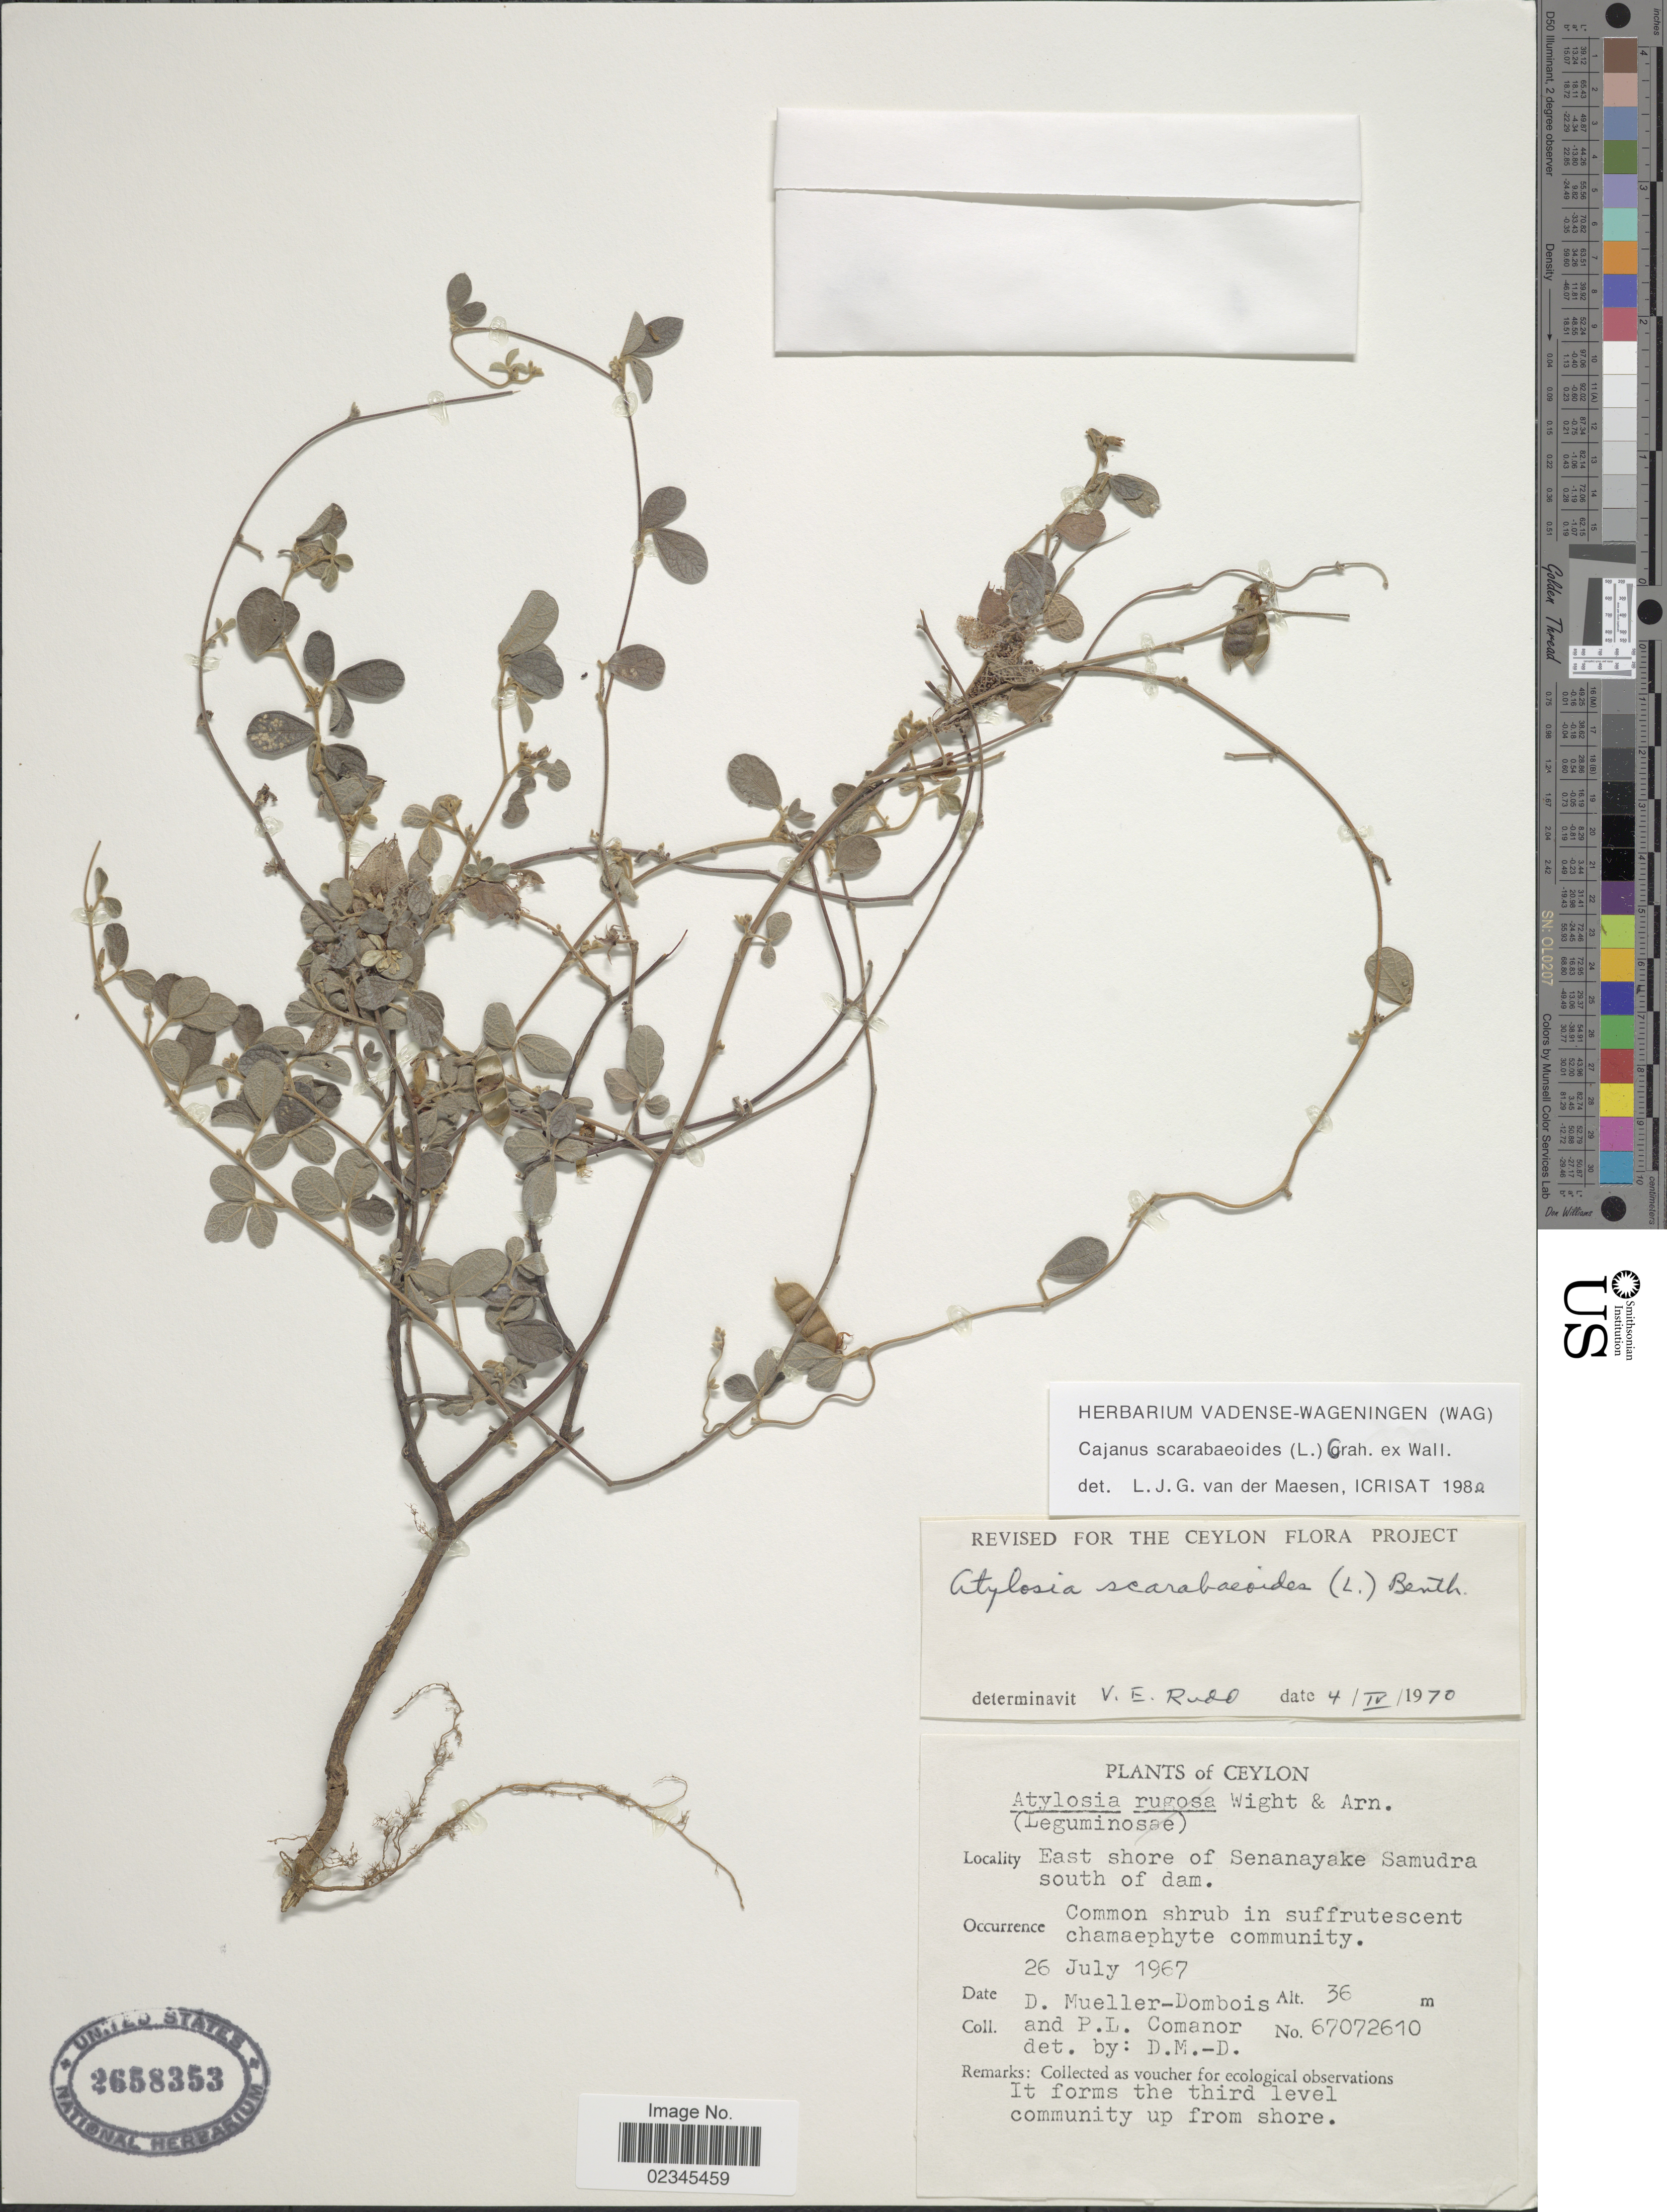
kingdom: Plantae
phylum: Tracheophyta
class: Magnoliopsida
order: Fabales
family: Fabaceae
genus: Cajanus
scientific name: Cajanus scarabaeoides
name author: (L.) Thou. ex Graham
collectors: D. Mueller-Dombois & P. Comanor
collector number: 67072610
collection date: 1967-07-26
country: Sri Lanka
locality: Ceylon. East shore of Senanayake Samudra south of dam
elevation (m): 36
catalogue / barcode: US 2658353